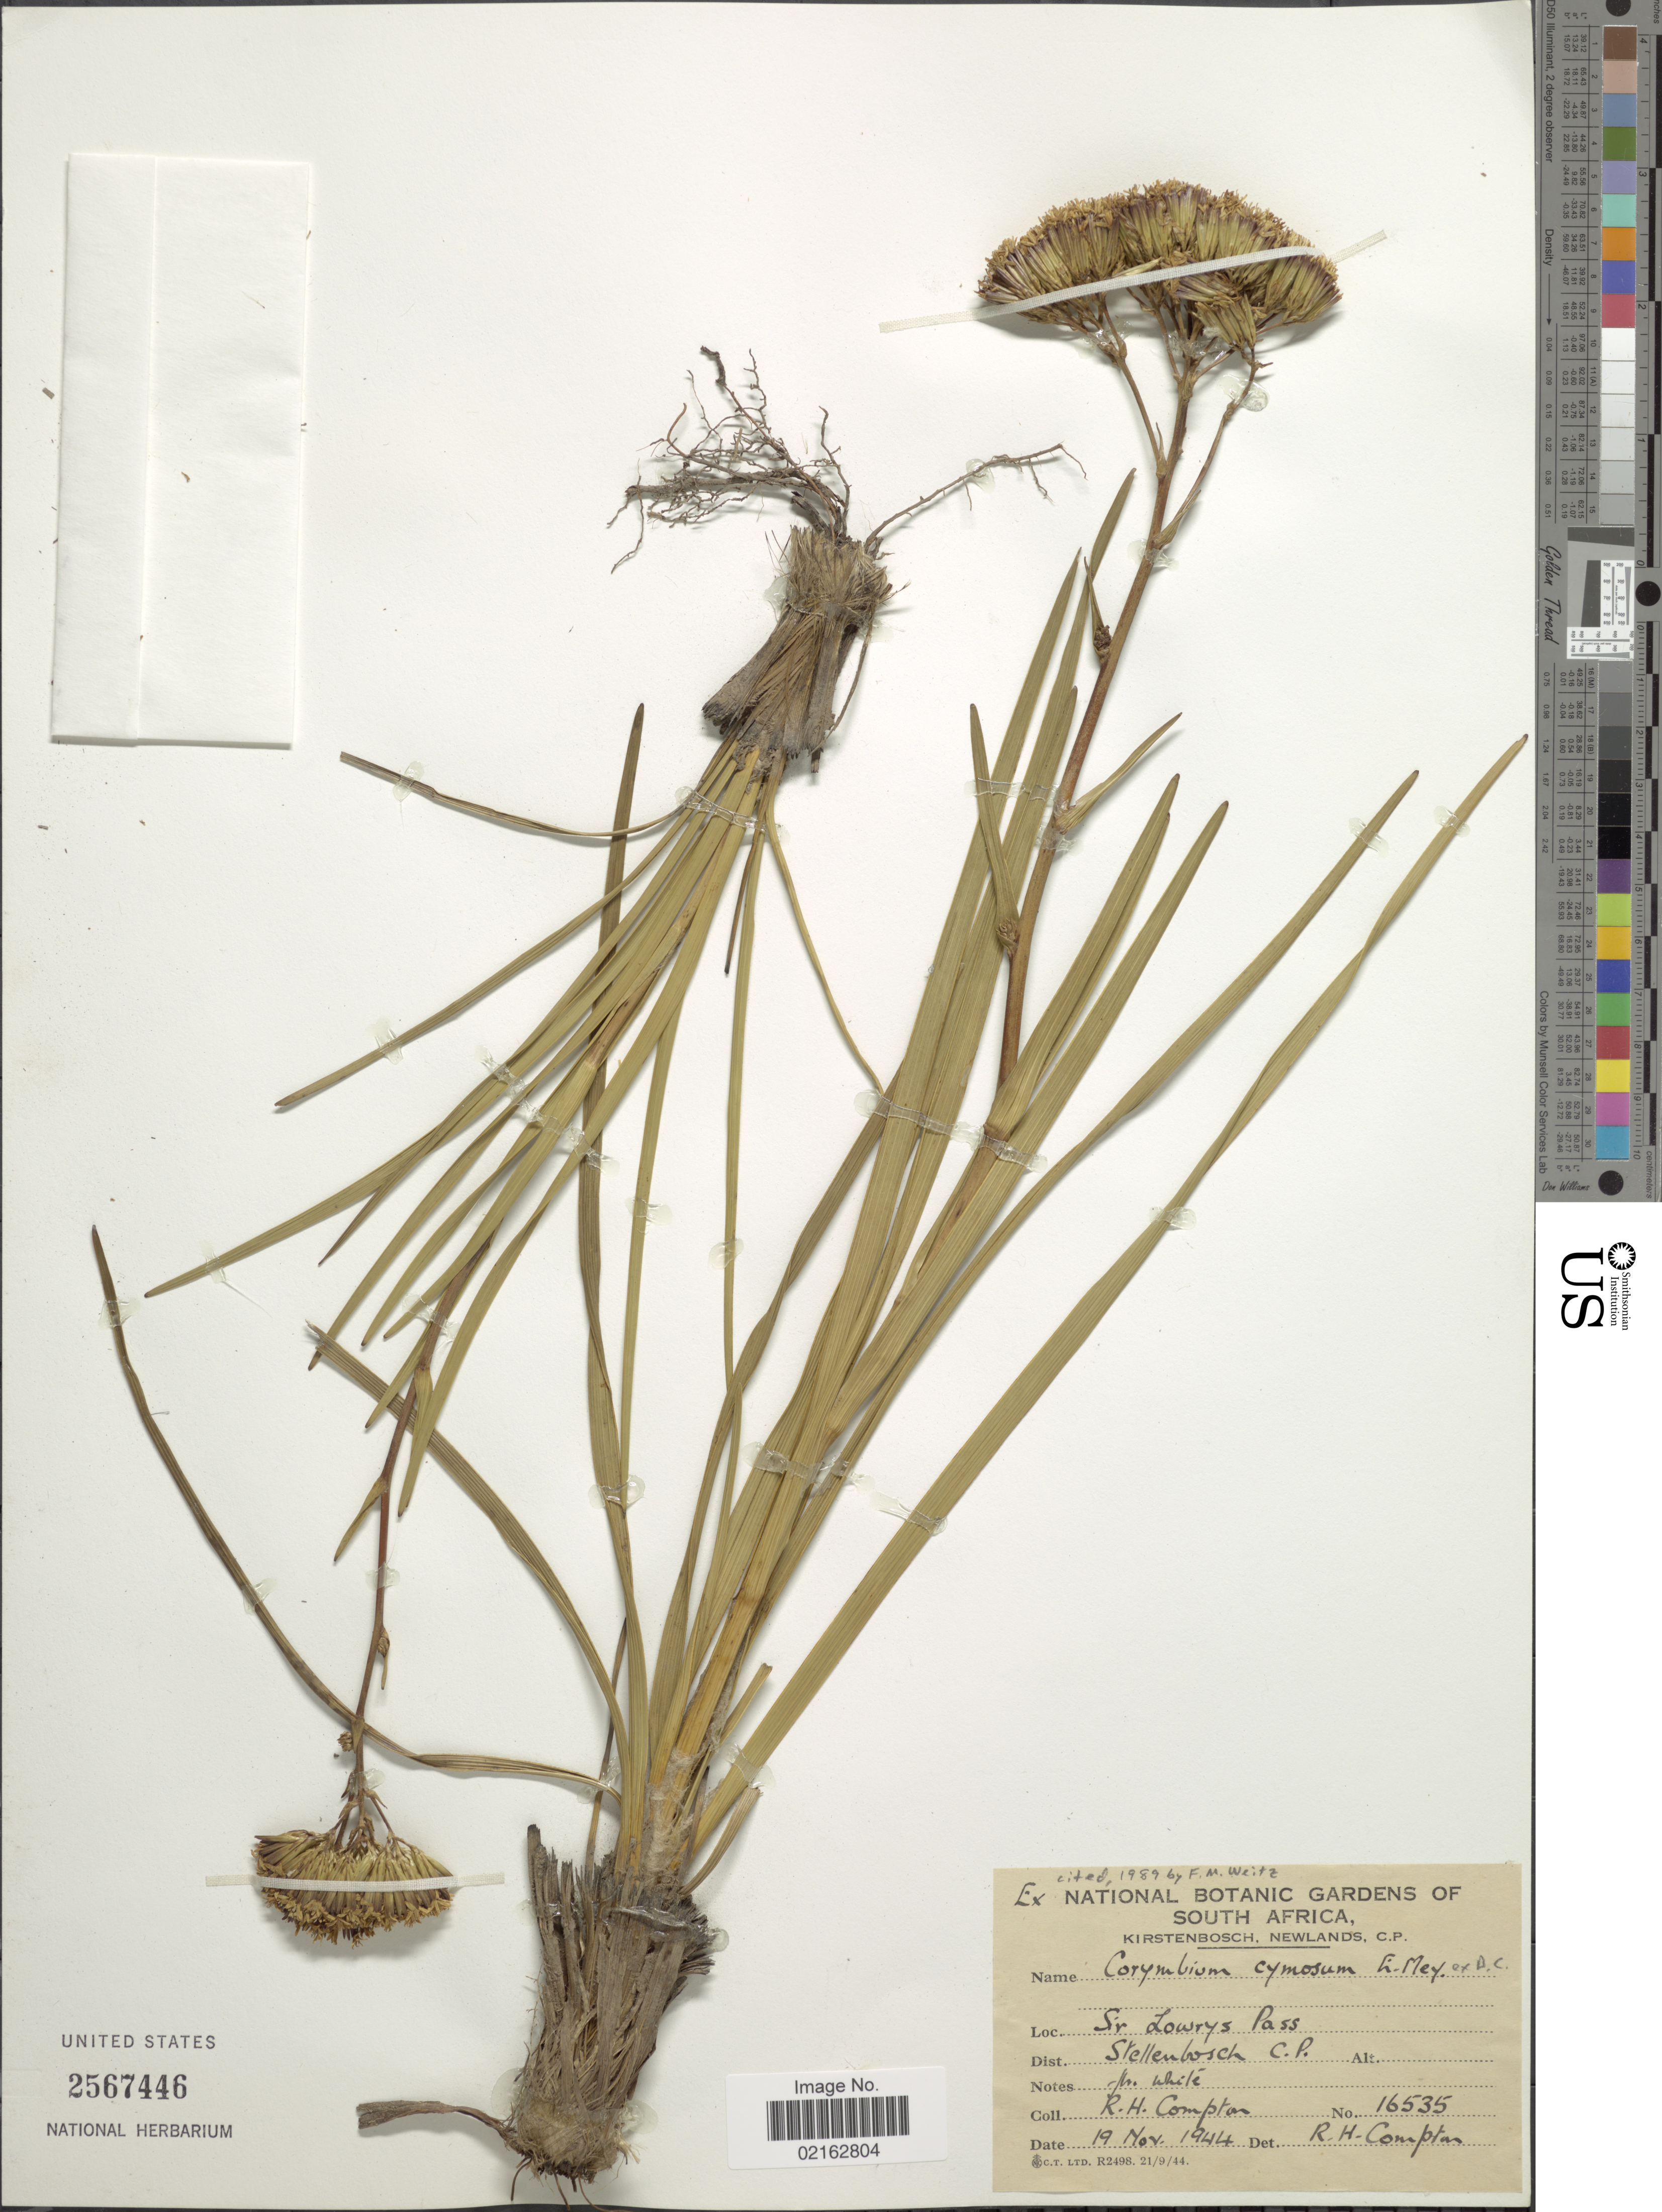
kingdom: Plantae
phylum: Tracheophyta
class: Magnoliopsida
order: Asterales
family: Asteraceae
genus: Corymbium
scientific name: Corymbium cymosum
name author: E. Mey. ex DC.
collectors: R. H. Compton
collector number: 16535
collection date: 1944-11-19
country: South Africa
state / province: Western Cape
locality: Sr Lowrys Pass. Dist. Stellenbosch, C.P.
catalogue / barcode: US 2567446